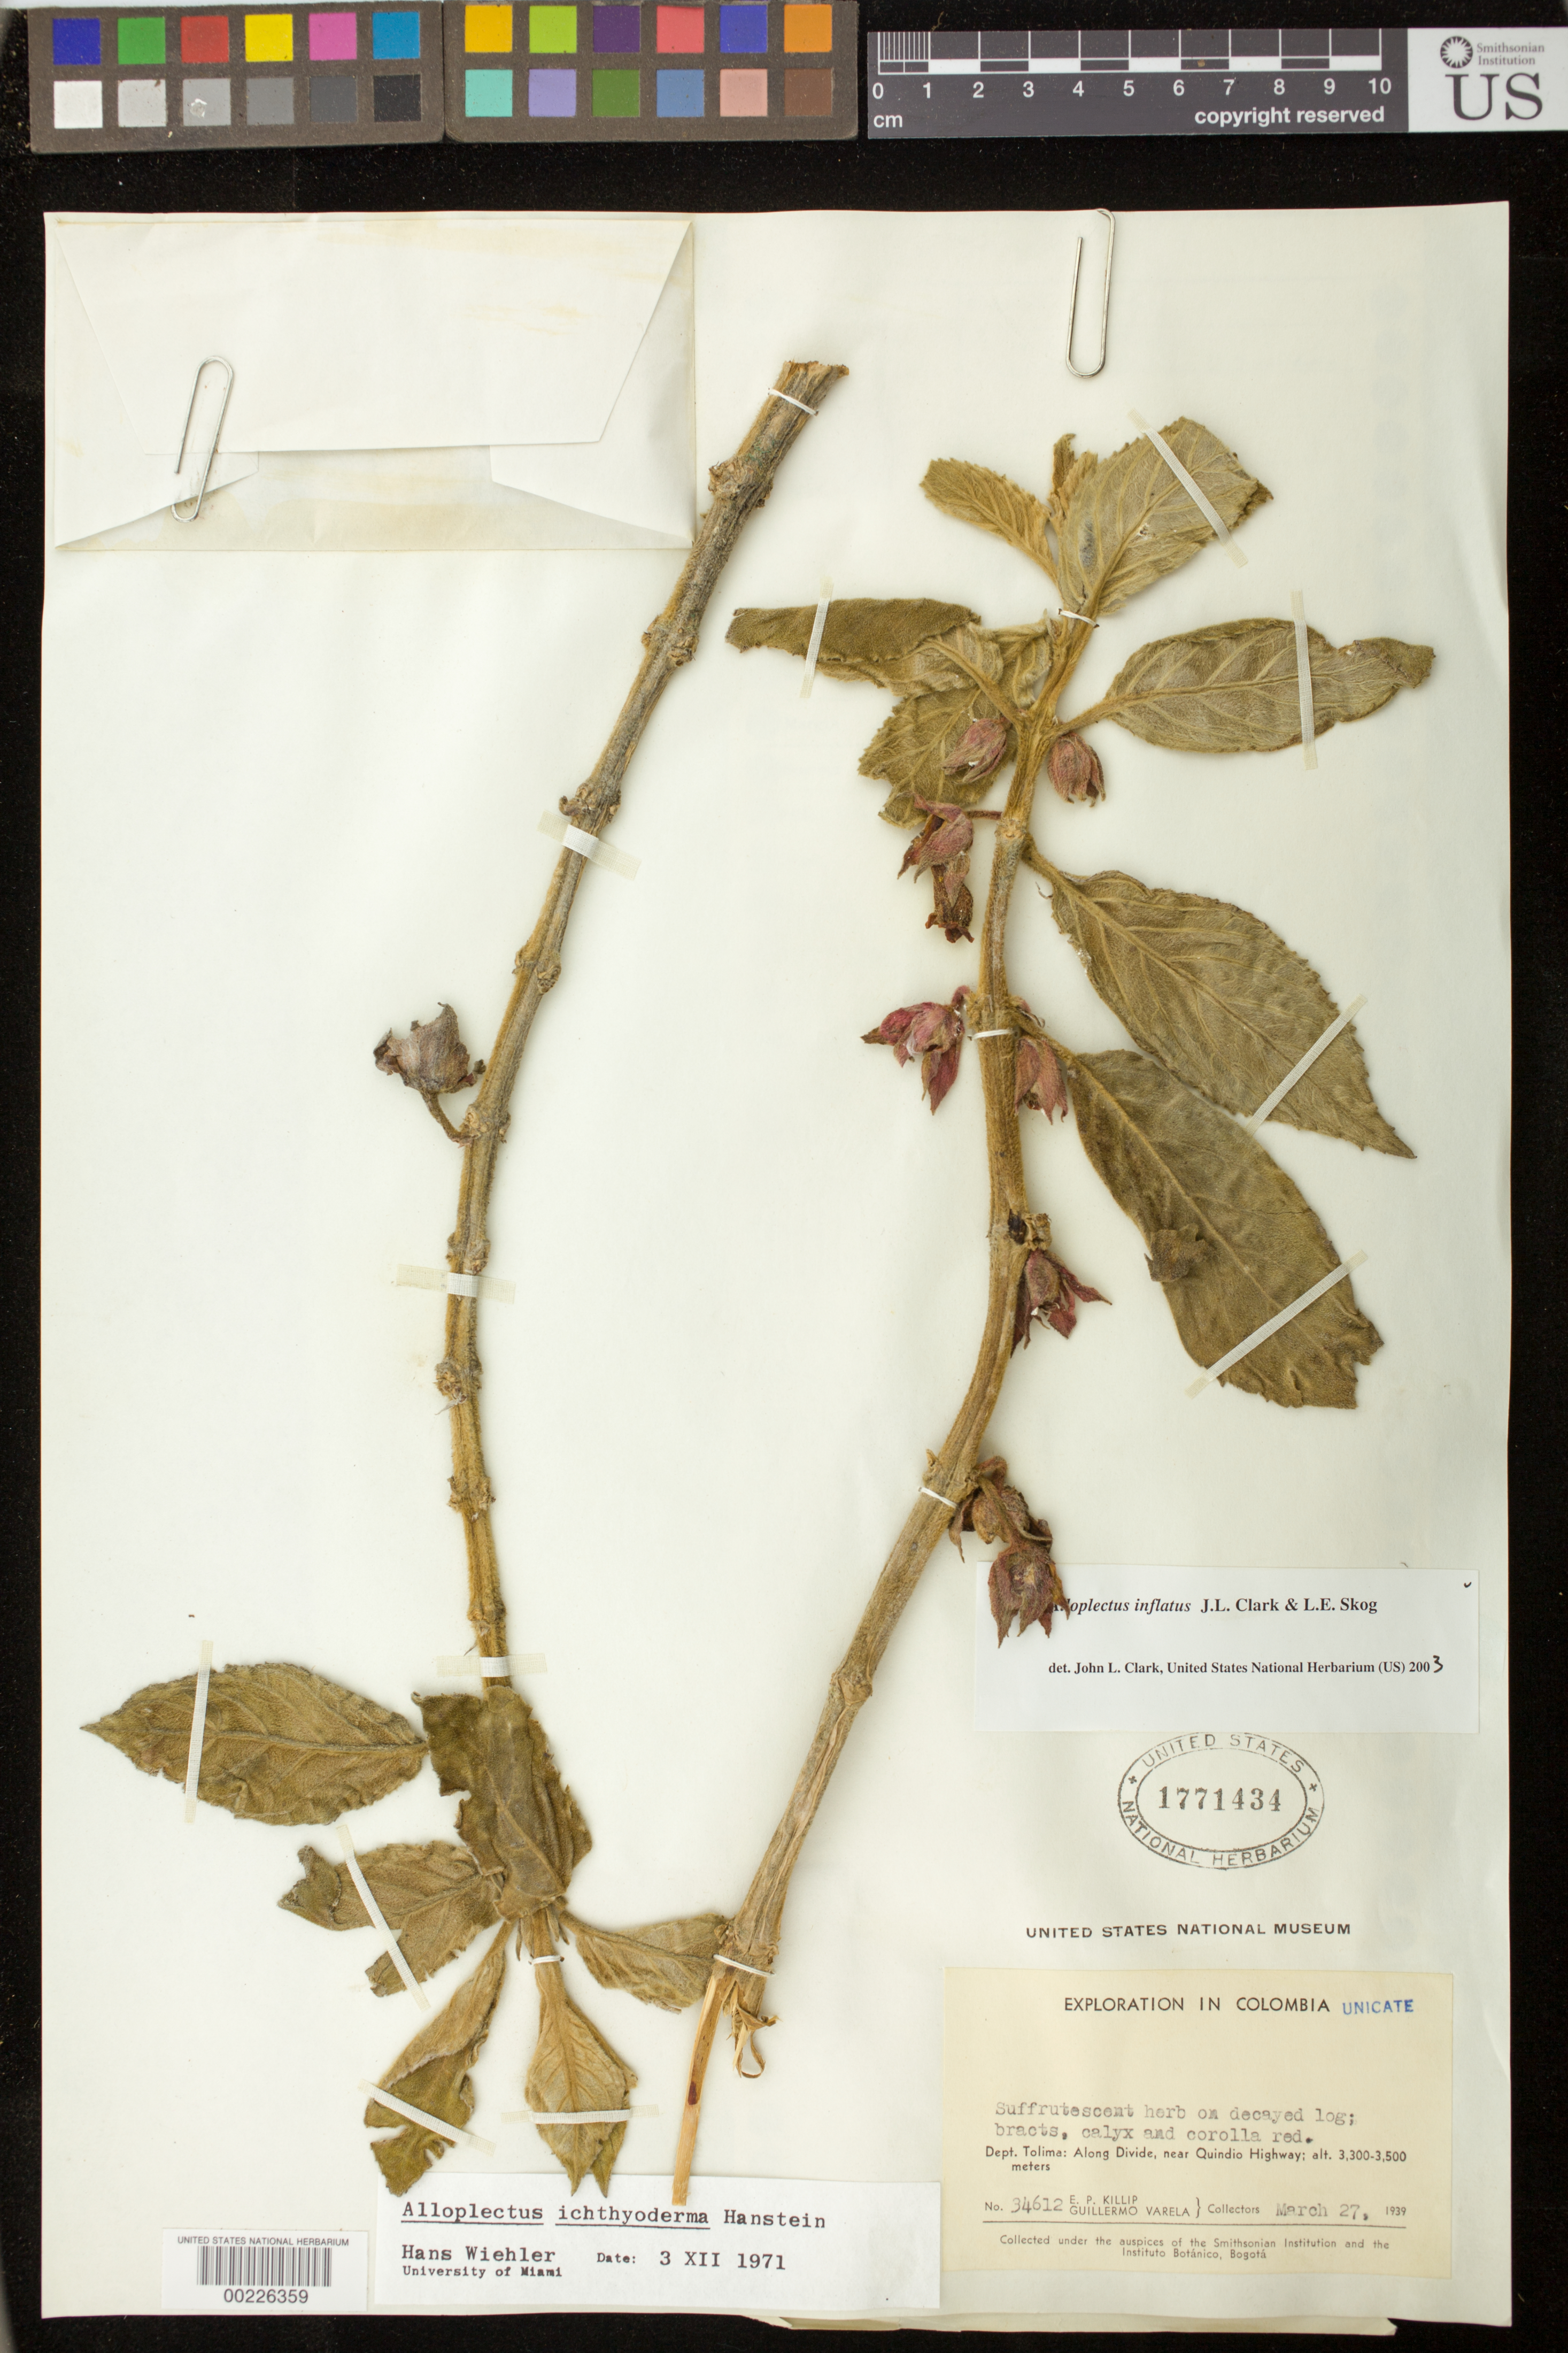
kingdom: Plantae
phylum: Tracheophyta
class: Magnoliopsida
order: Lamiales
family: Gesneriaceae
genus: Alloplectus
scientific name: Alloplectus inflatus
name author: J.L. Clark & L.E. Skog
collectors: E. P. Killip & G. Varela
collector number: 34612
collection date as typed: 27 Mar 1939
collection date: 1939-03-27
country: Colombia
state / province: Tolima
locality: Along divide, near Quindio highway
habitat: on decayed log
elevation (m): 3300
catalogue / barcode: US 1771434